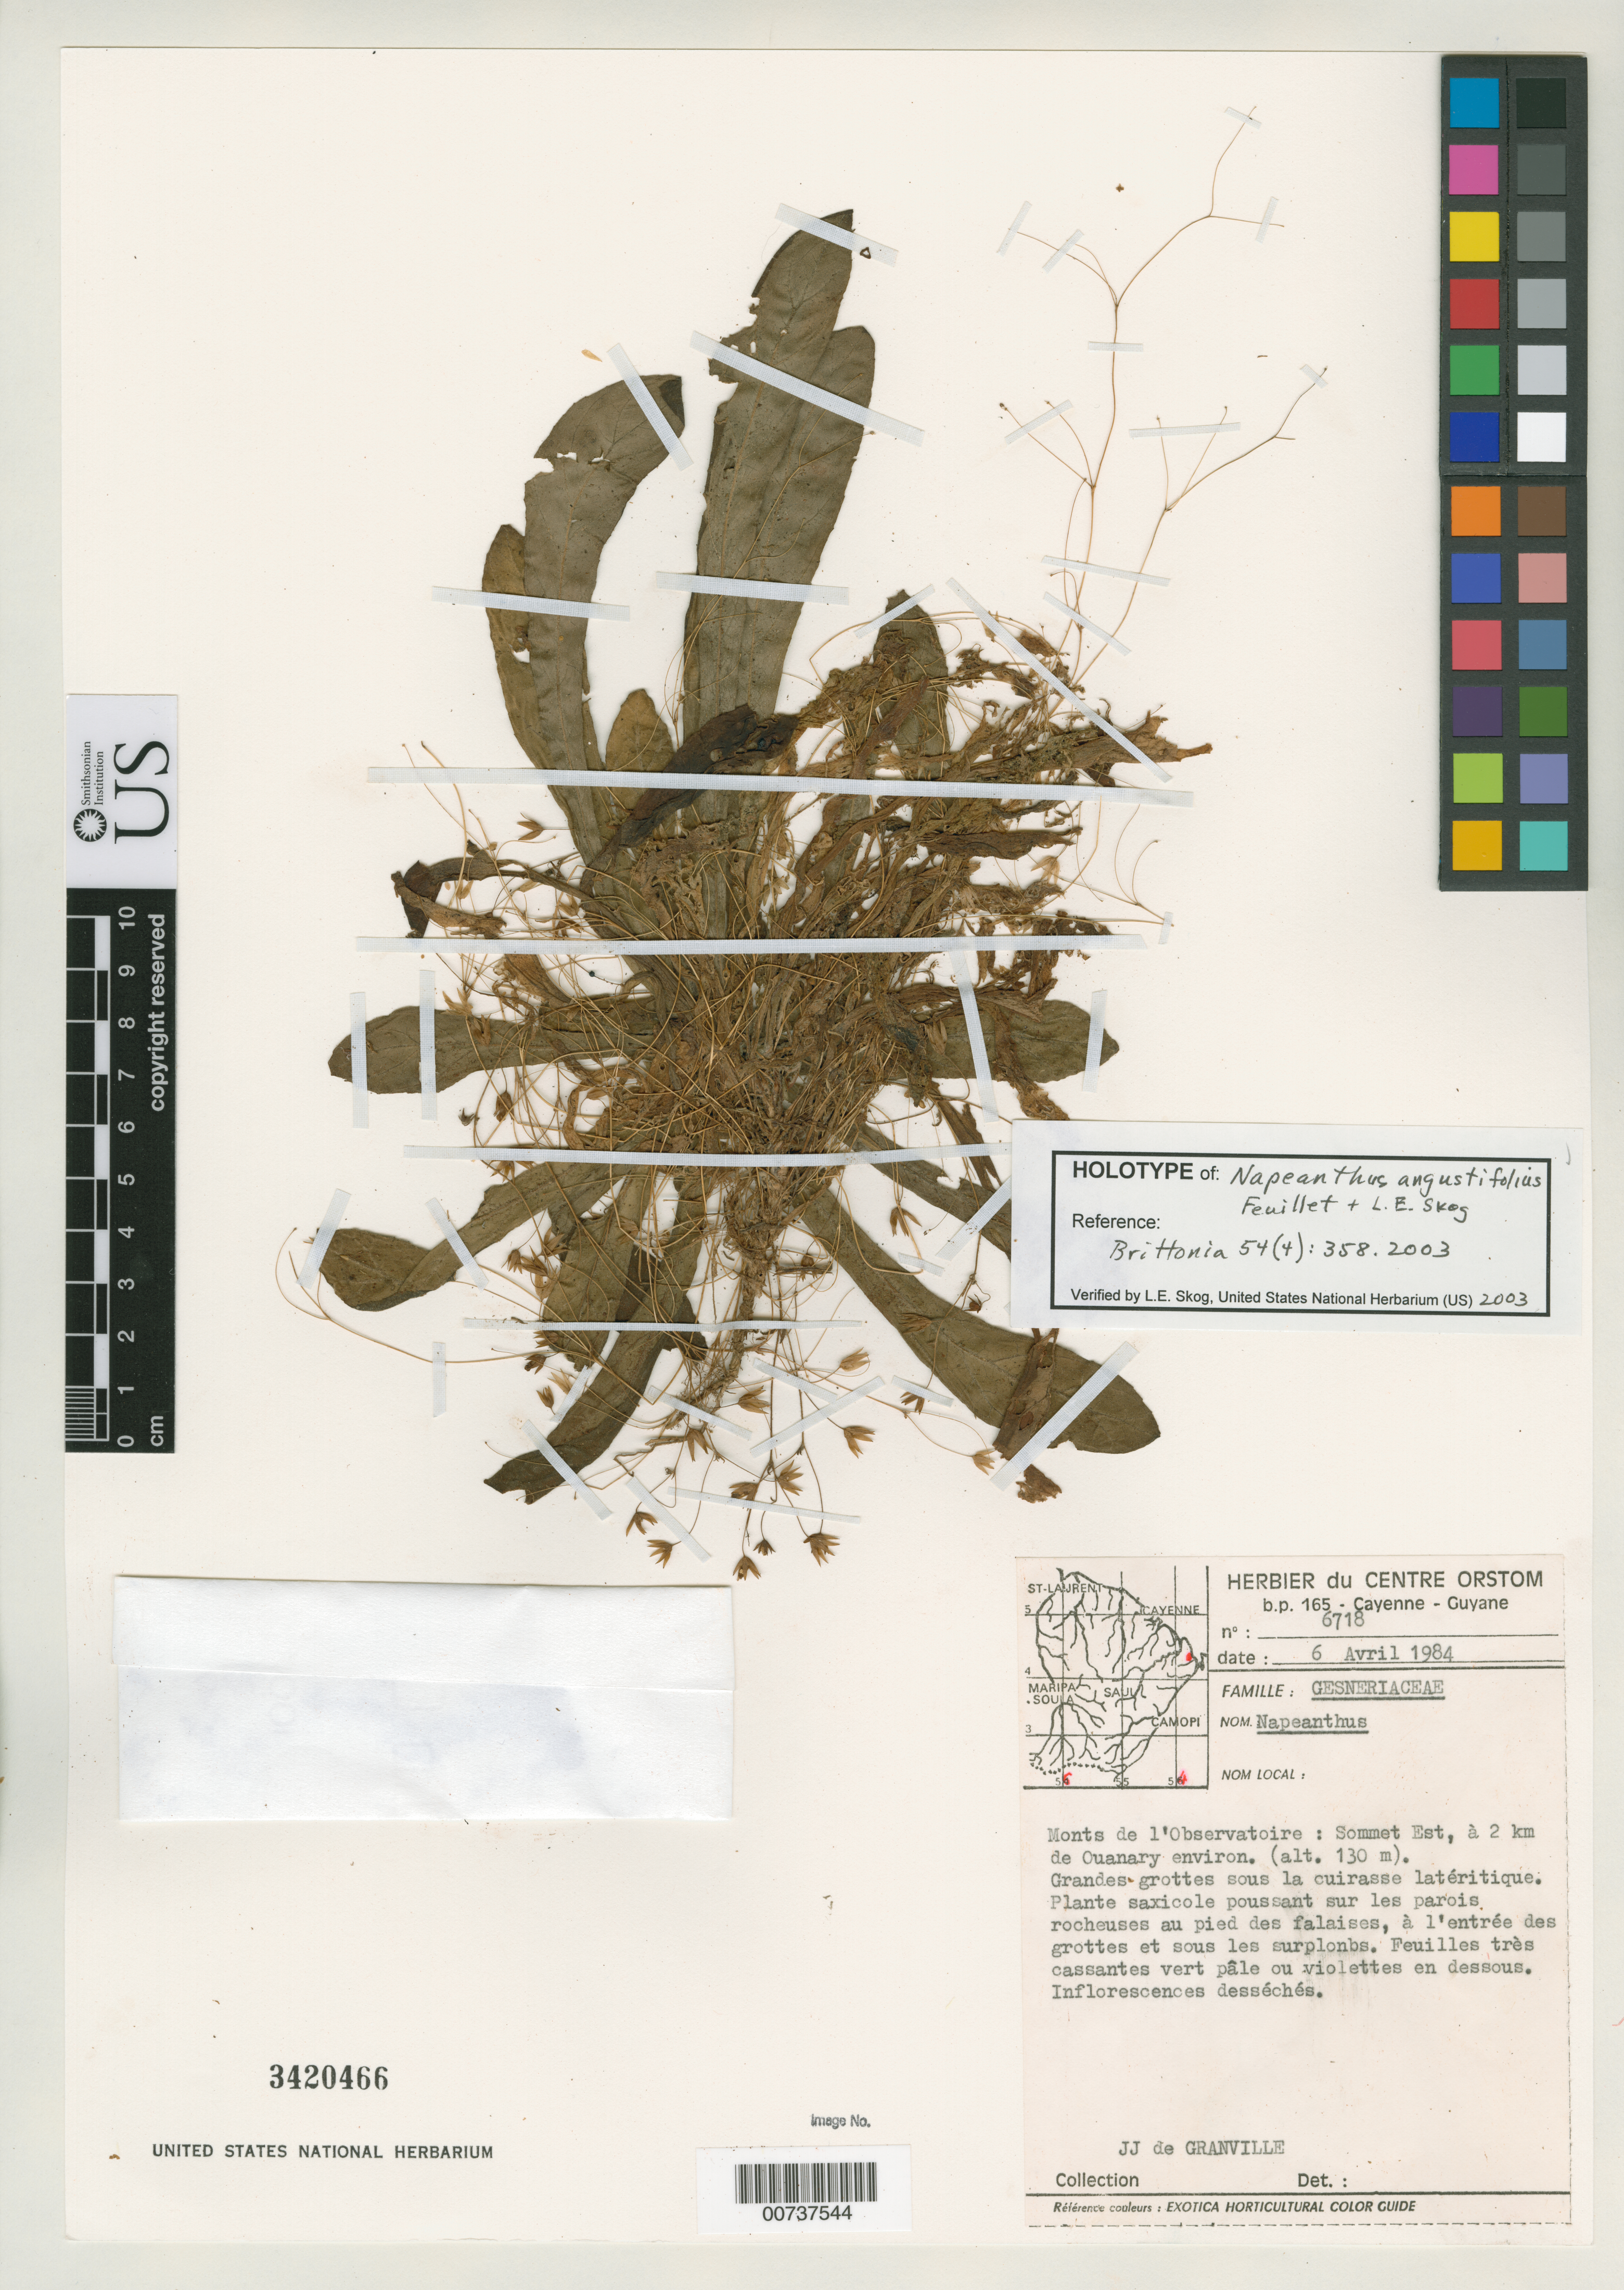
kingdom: Plantae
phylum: Tracheophyta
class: Magnoliopsida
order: Lamiales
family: Gesneriaceae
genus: Napeanthus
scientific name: Napeanthus angustifolius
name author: Feuillet & L.E. Skog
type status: Holotype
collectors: J.-J. de Granville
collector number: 6718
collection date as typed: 06 Apr 1984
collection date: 1984-04-06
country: French Guiana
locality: Monts de l'Observatoire: Sommet Est, à 2 km de Ouanary environ.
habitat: Grandes grottes sous la cuirasse latéritique.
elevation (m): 130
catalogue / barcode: US 3420466